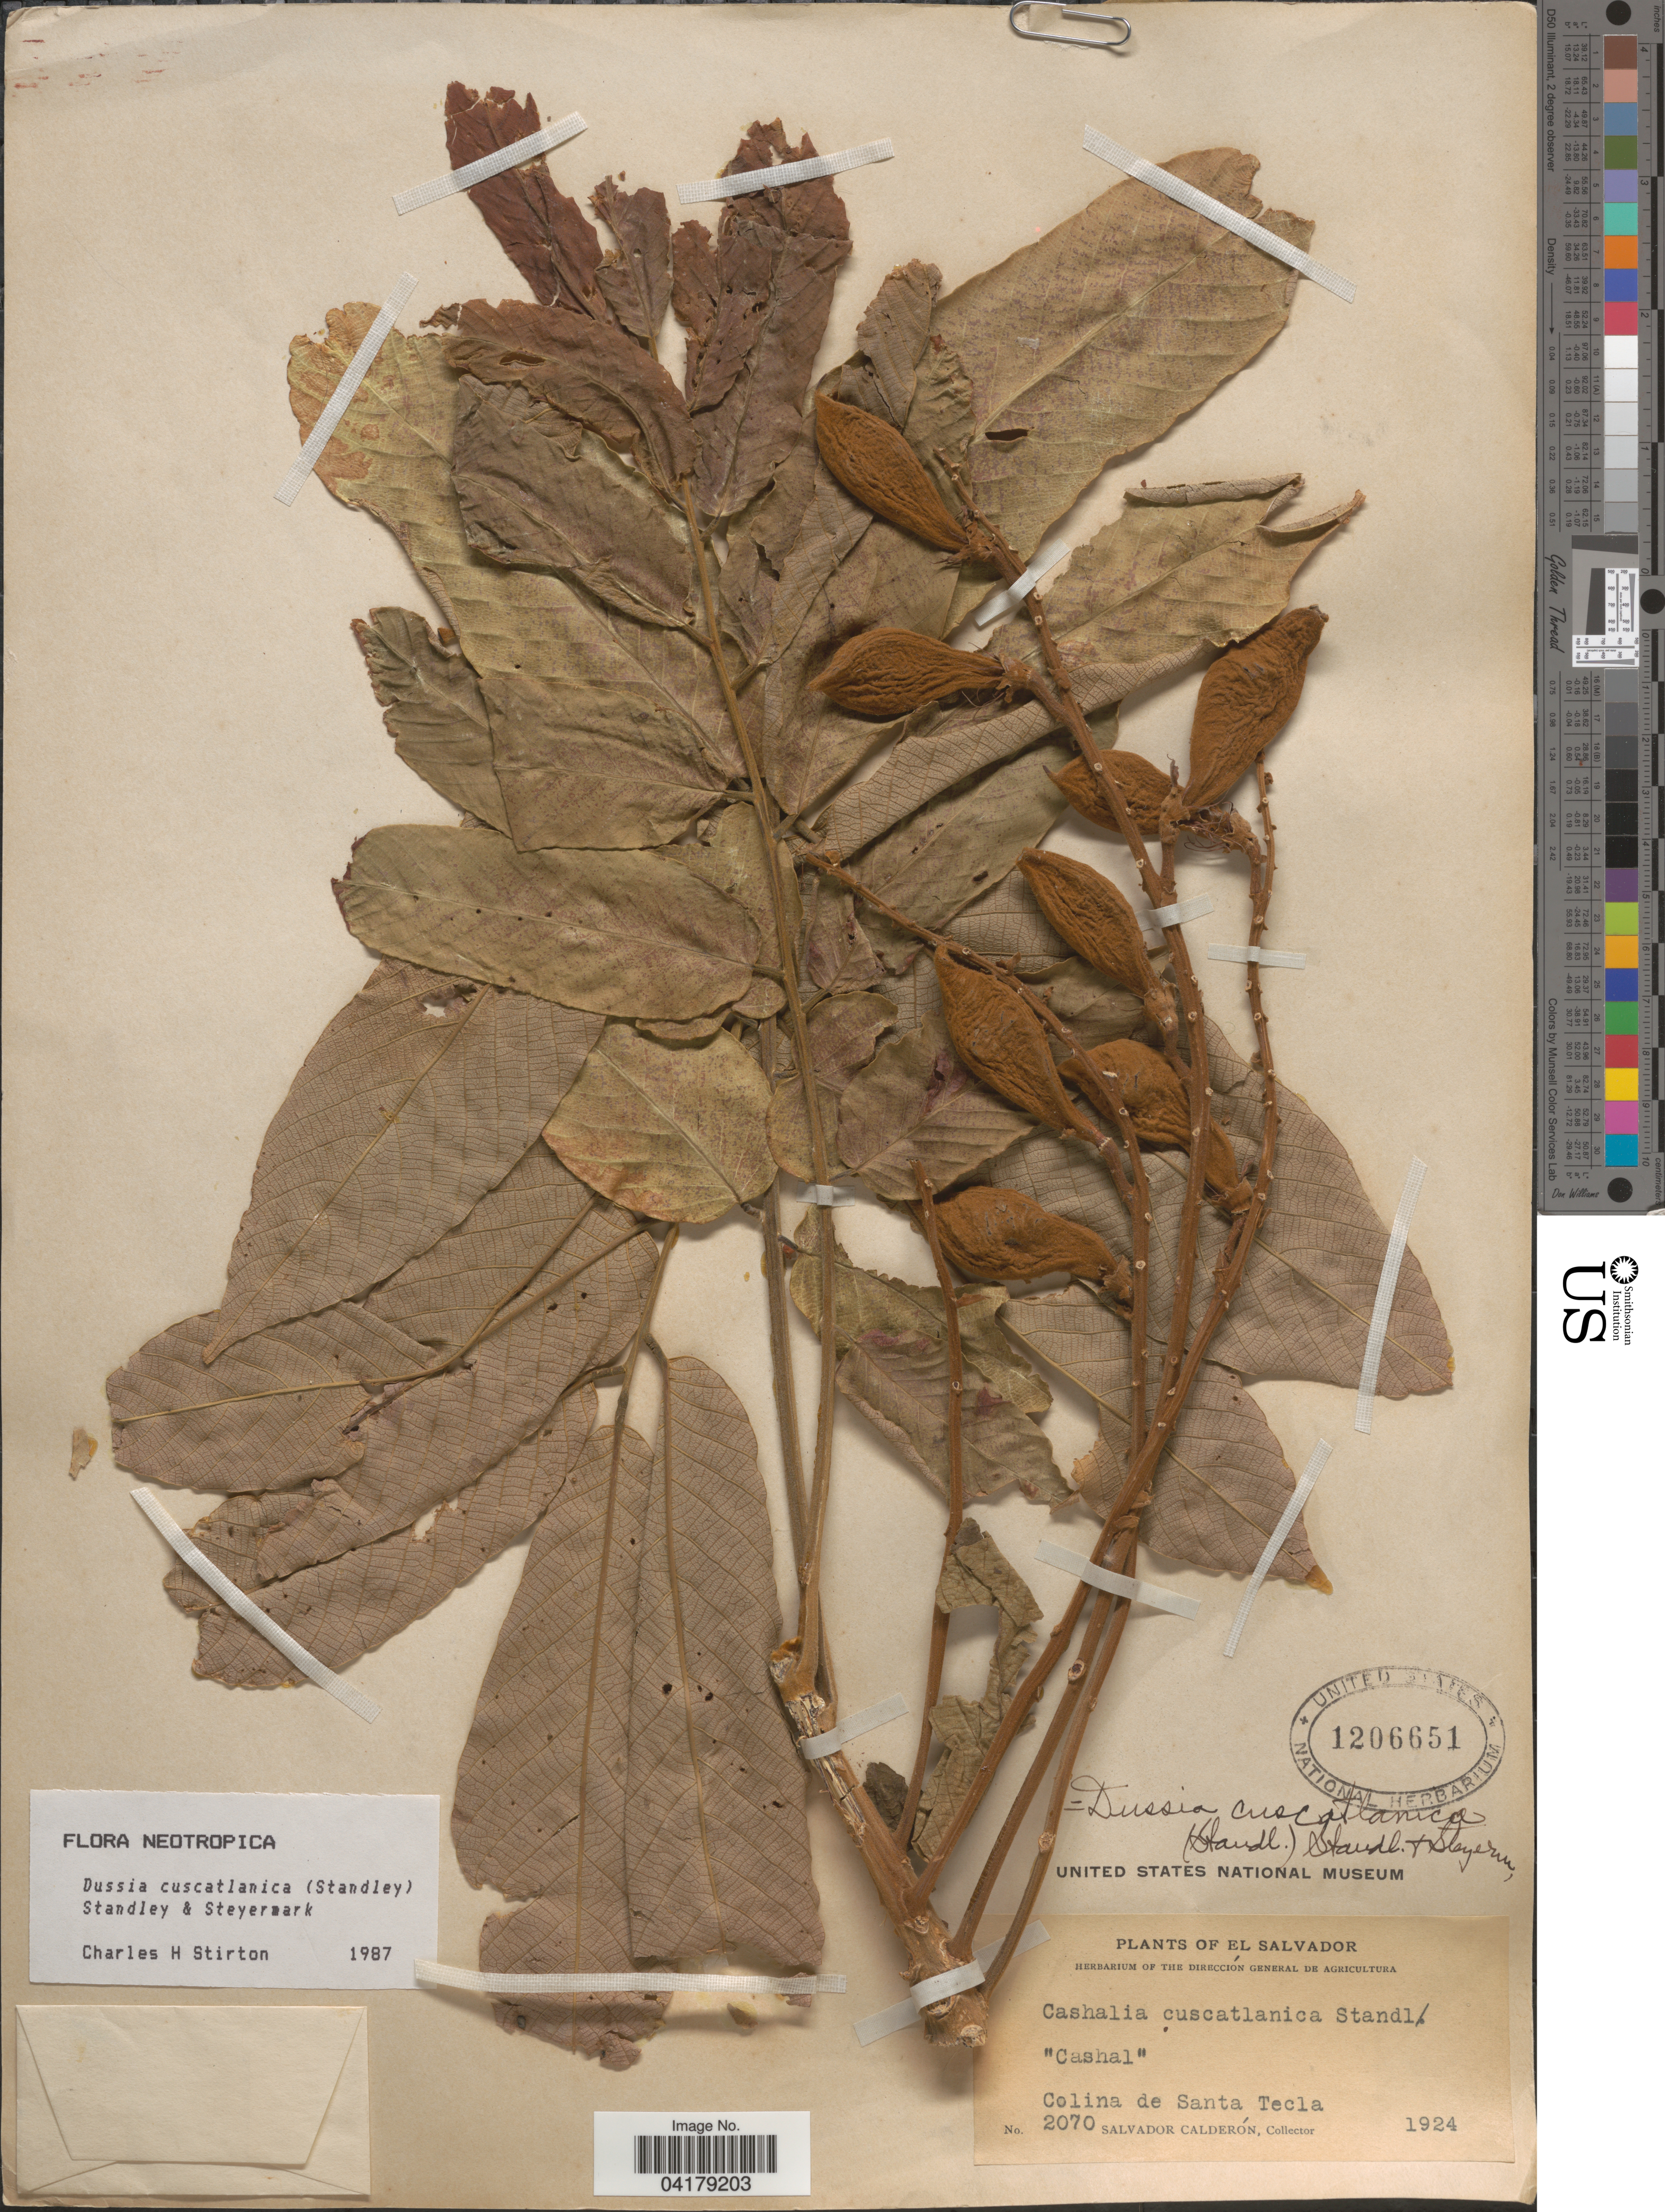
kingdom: Plantae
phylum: Tracheophyta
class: Magnoliopsida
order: Fabales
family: Fabaceae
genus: Dussia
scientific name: Dussia cuscatlanica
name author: (Standl.) Standl. & Steyerm.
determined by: Stirton, Charles H.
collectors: S. Calderón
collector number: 2070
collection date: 1924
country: El Salvador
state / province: La Libertad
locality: Colina de Santa Tecla.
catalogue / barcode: US 1206651